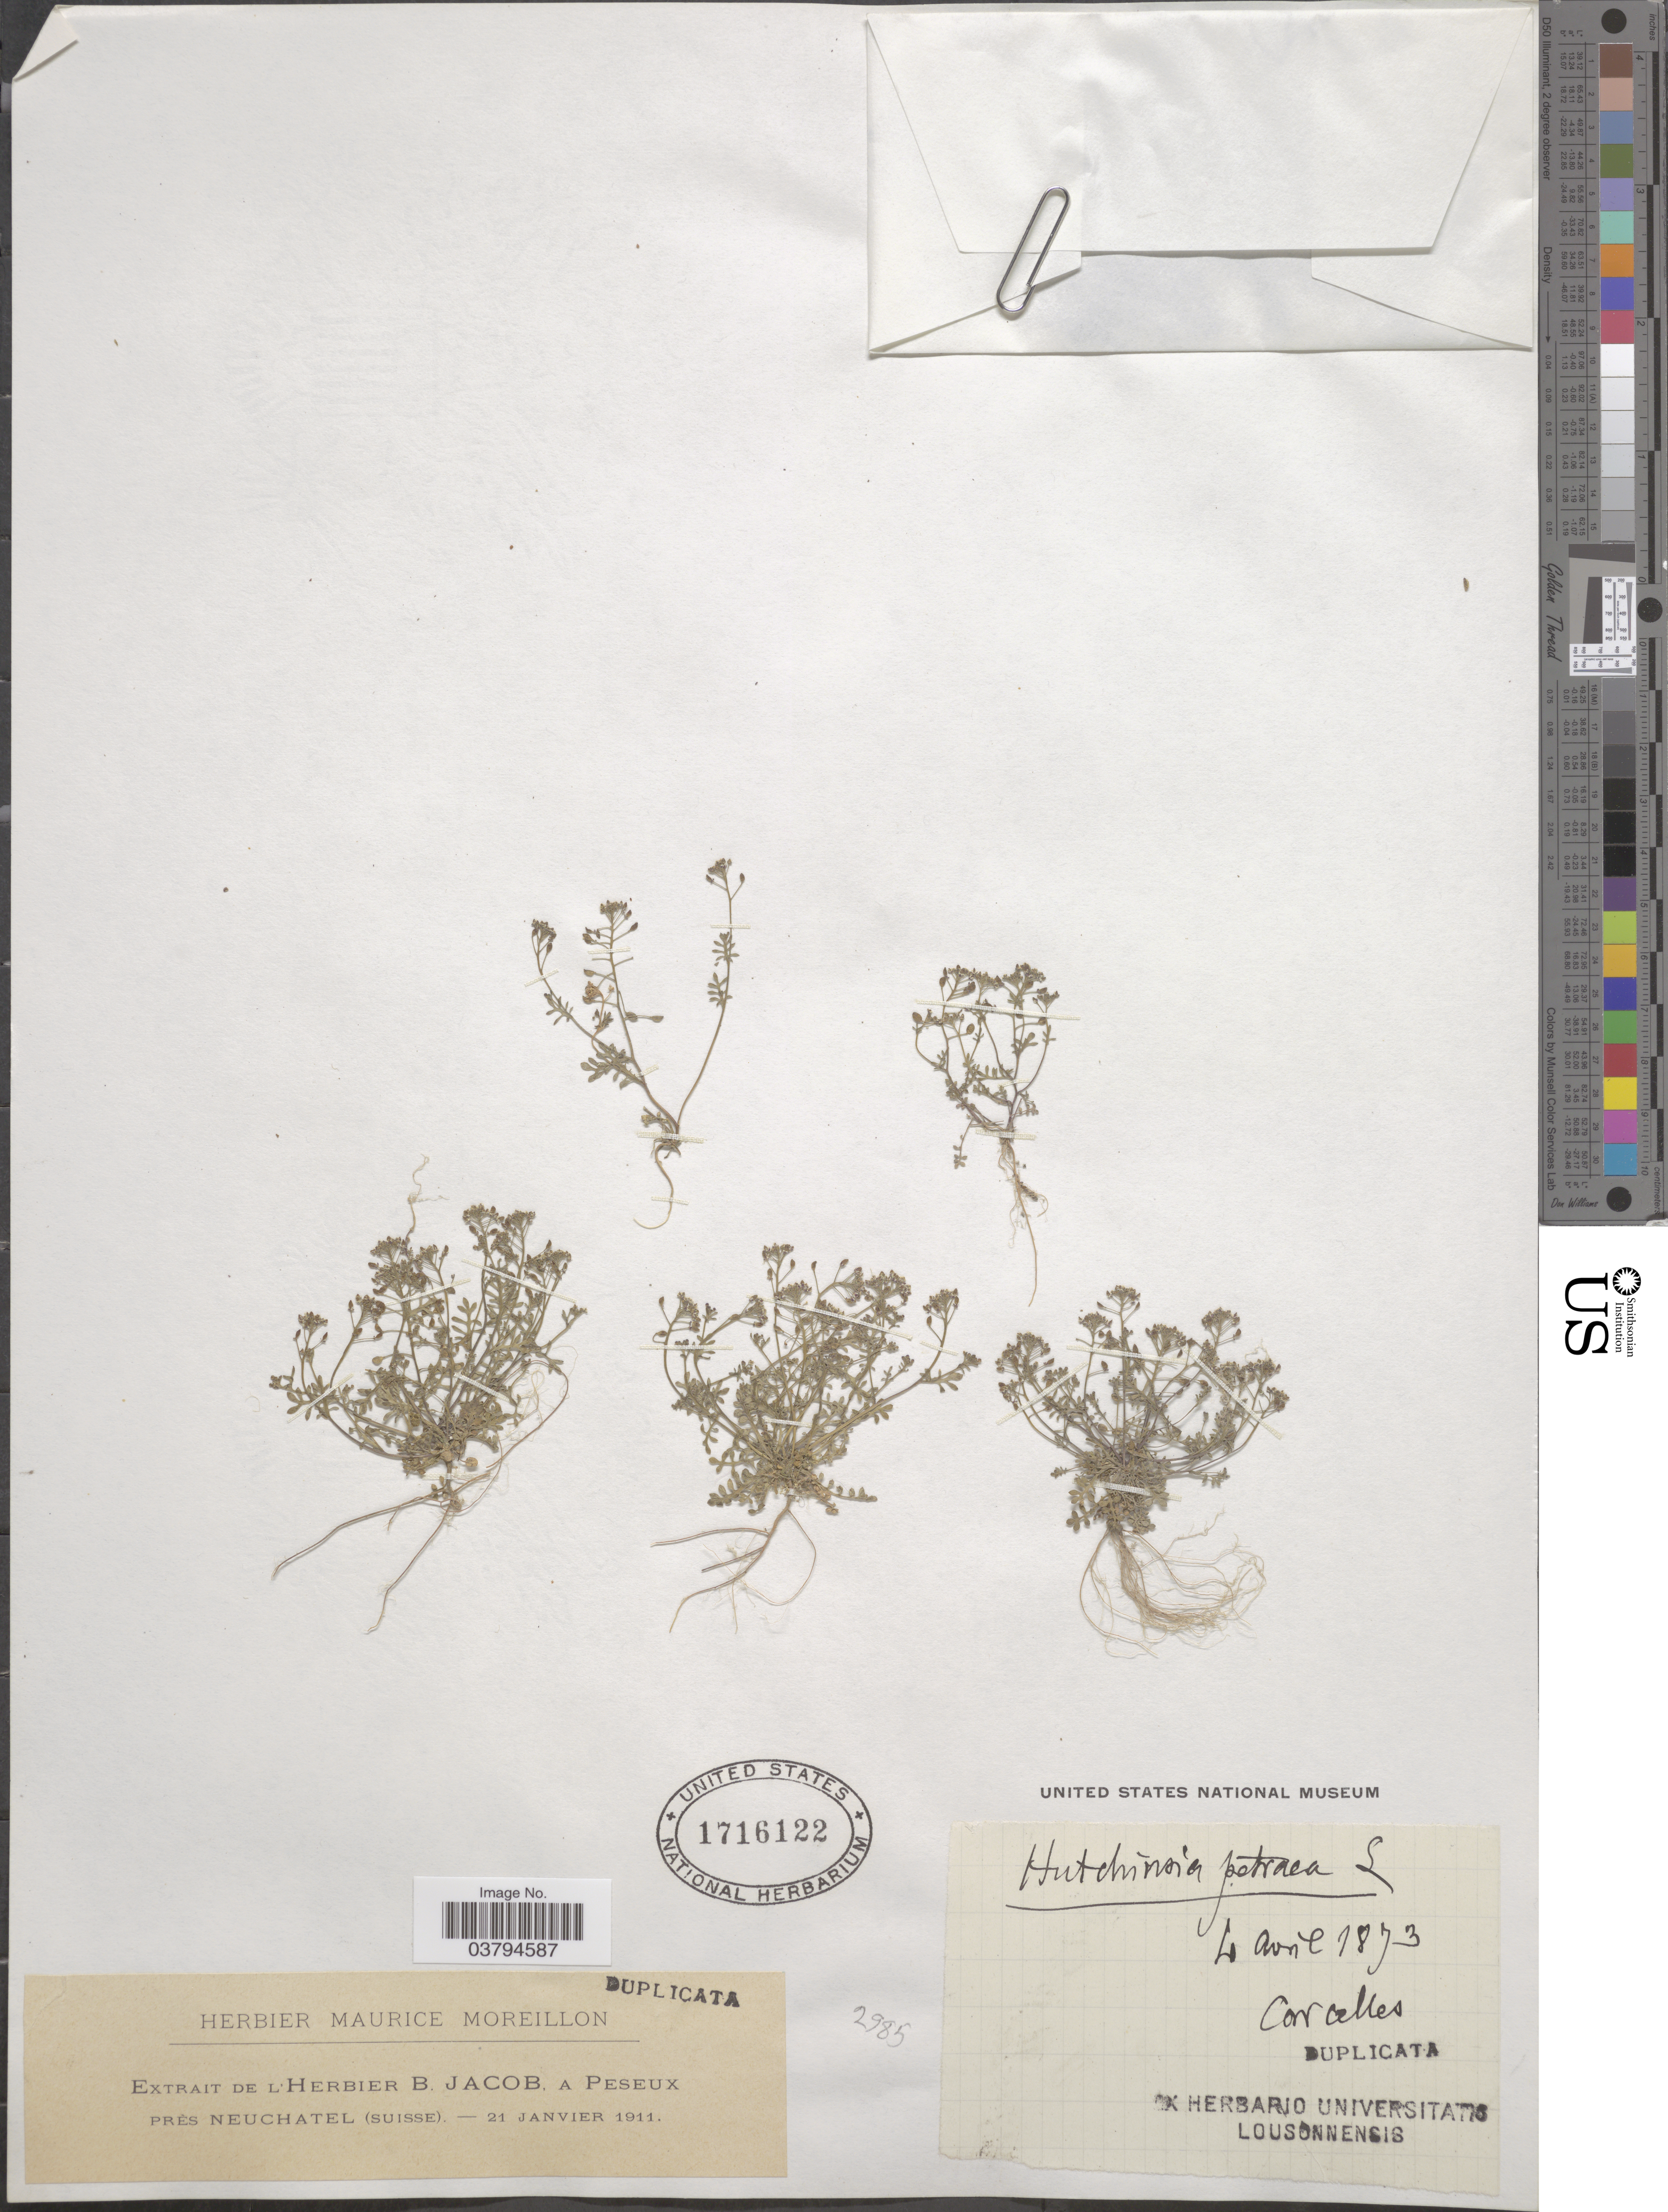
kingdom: Plantae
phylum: Tracheophyta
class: Magnoliopsida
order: Brassicales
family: Brassicaceae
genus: Hutchinsia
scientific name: Hutchinsia petraea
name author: W.T. Aiton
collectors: ex Herbier B. Jacob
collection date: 1873-04-04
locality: Corcelles.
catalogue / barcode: US 1716122